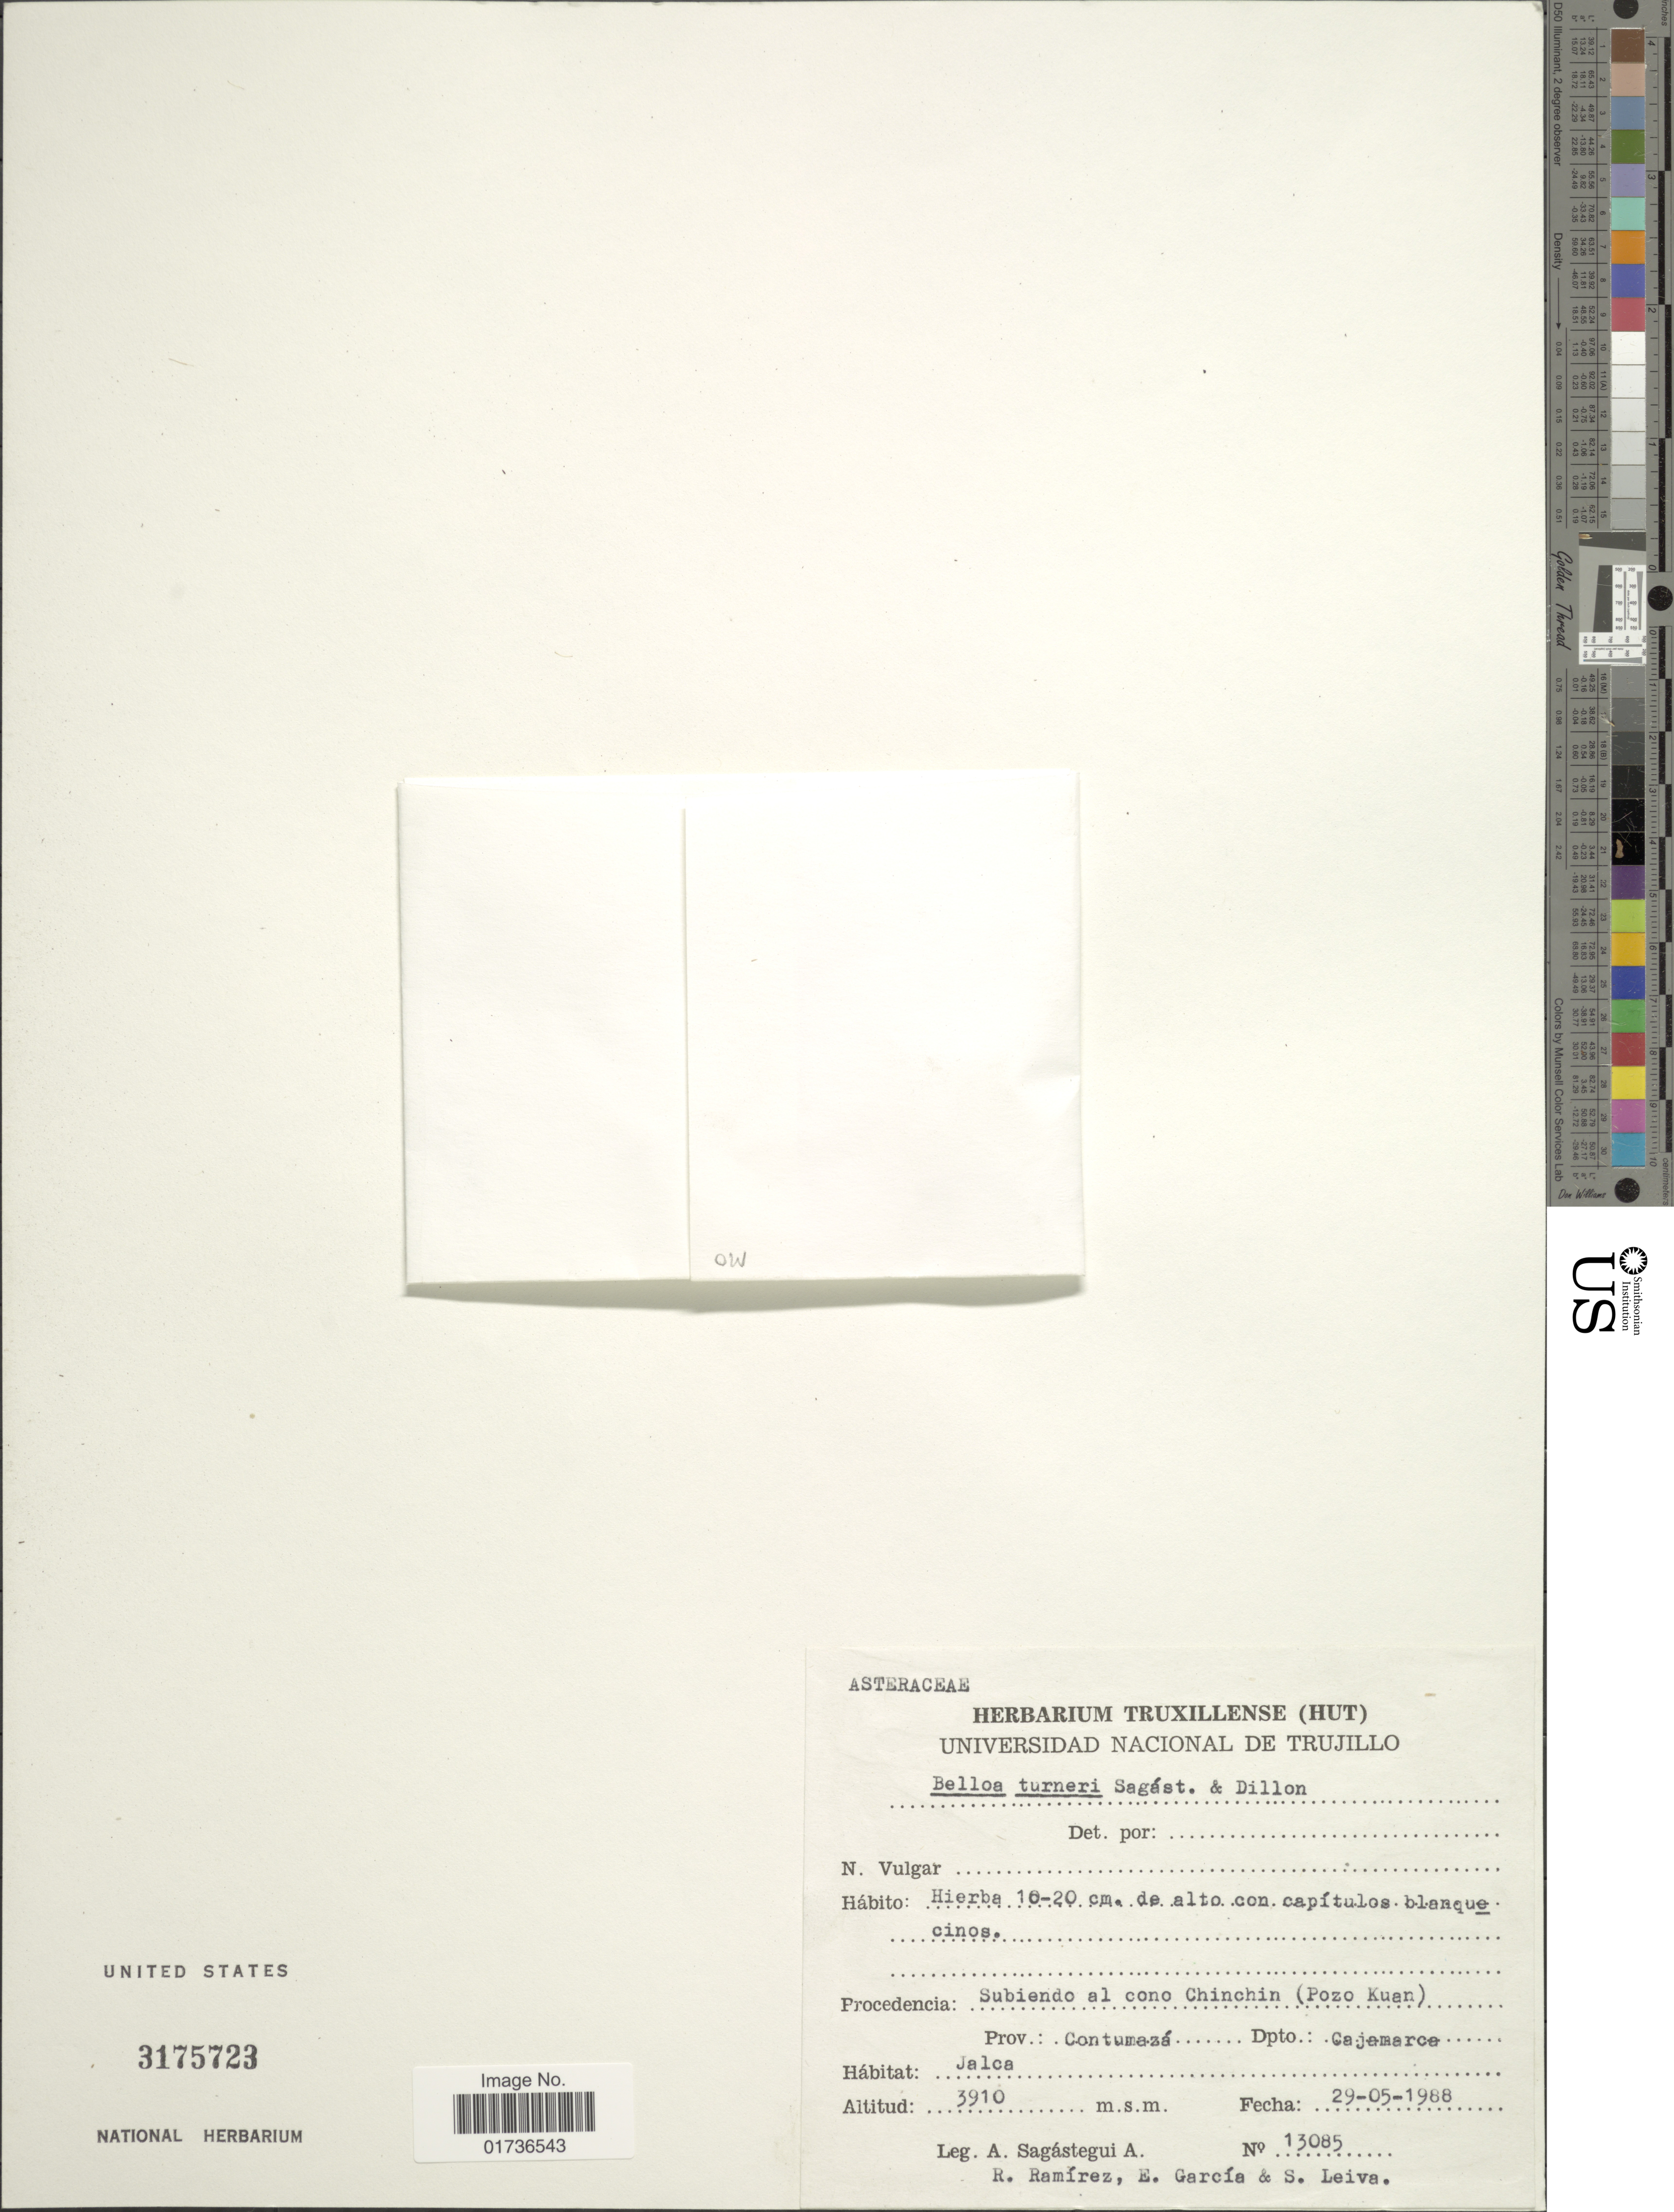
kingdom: Plantae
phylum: Tracheophyta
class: Magnoliopsida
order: Asterales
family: Asteraceae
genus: Belloa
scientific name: Belloa turneri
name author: Sagást. & M.O. Dillon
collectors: A. Sagástegui A., R. Ramirez, E. García & S. Leiva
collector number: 13085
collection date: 1988-05-29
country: Peru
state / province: Cajamarca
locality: Subiendo al cono Chinchin (pozo Kuan), prov. Contumazá, Dpto Cajamarca, Jalca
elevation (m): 3910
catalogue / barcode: US 3175723